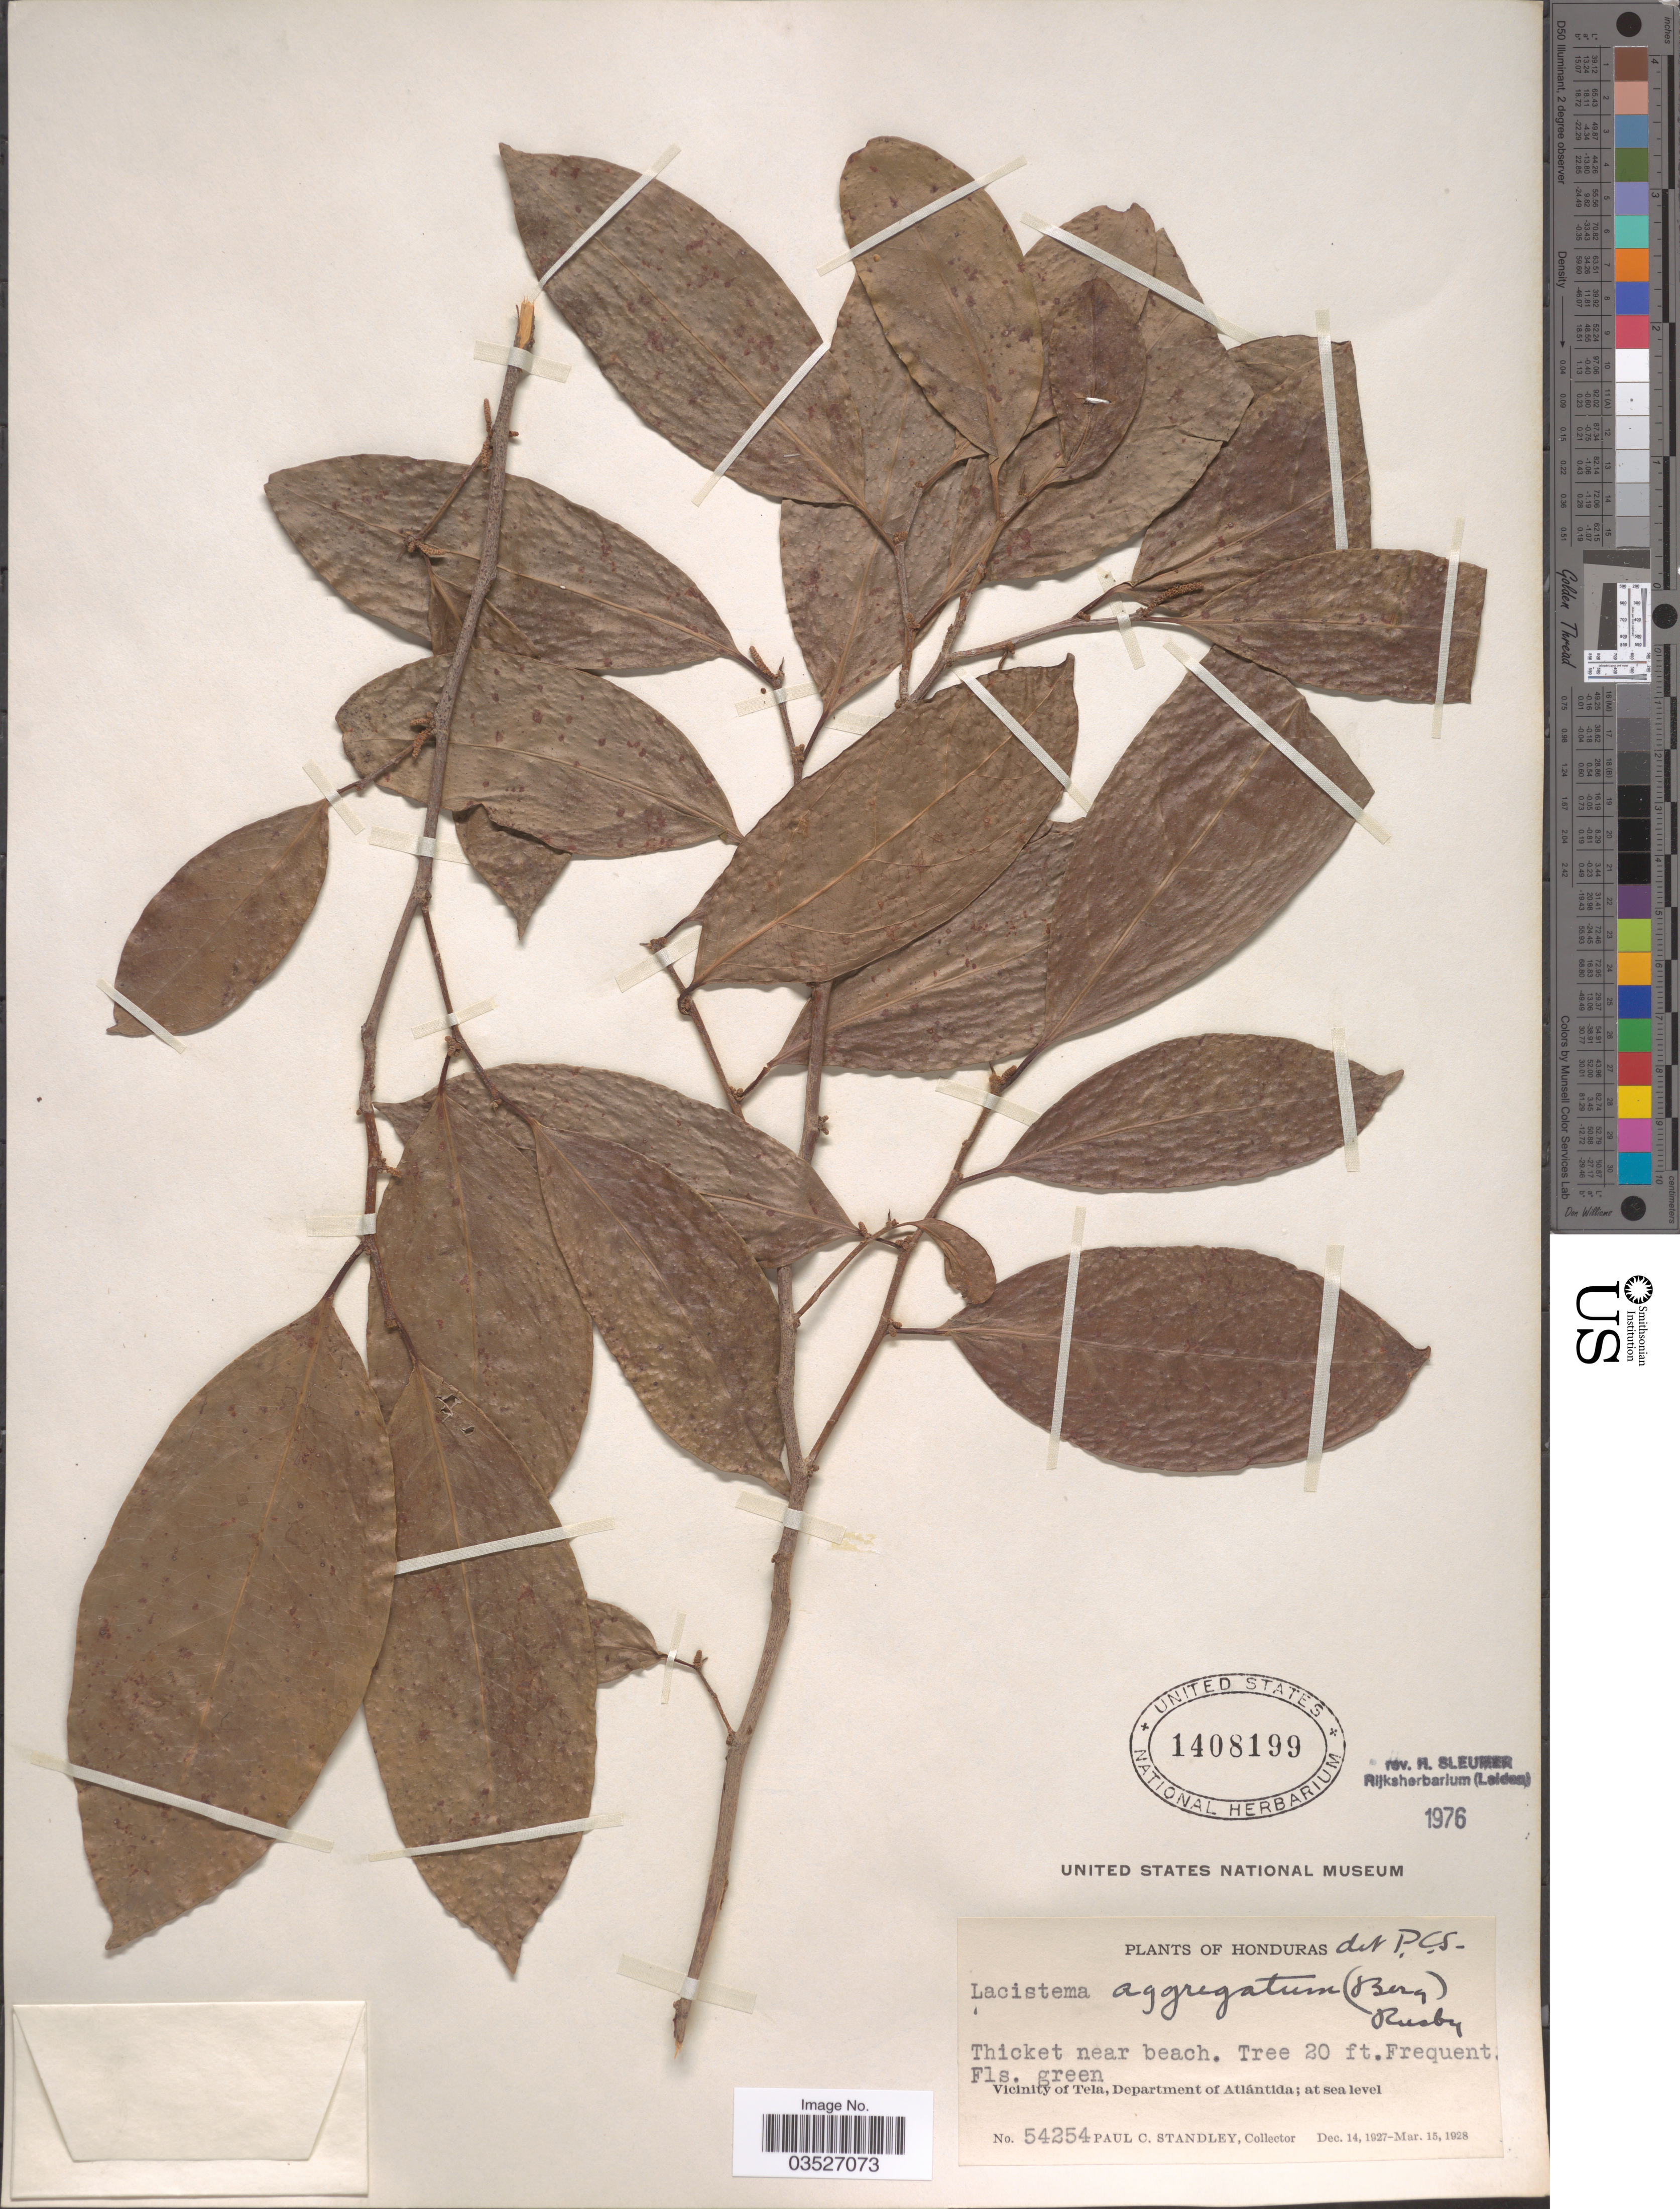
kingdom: Plantae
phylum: Tracheophyta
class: Magnoliopsida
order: Malpighiales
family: Lacistemataceae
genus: Lacistema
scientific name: Lacistema aggregatum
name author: (P.J. Bergius) Rusby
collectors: P. C. Standley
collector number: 54254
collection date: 1927-12-14/1928-03-15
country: Honduras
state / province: Atlántida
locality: Vicinity of Tela, Departmet of Atlántida.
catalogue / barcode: US 1408199